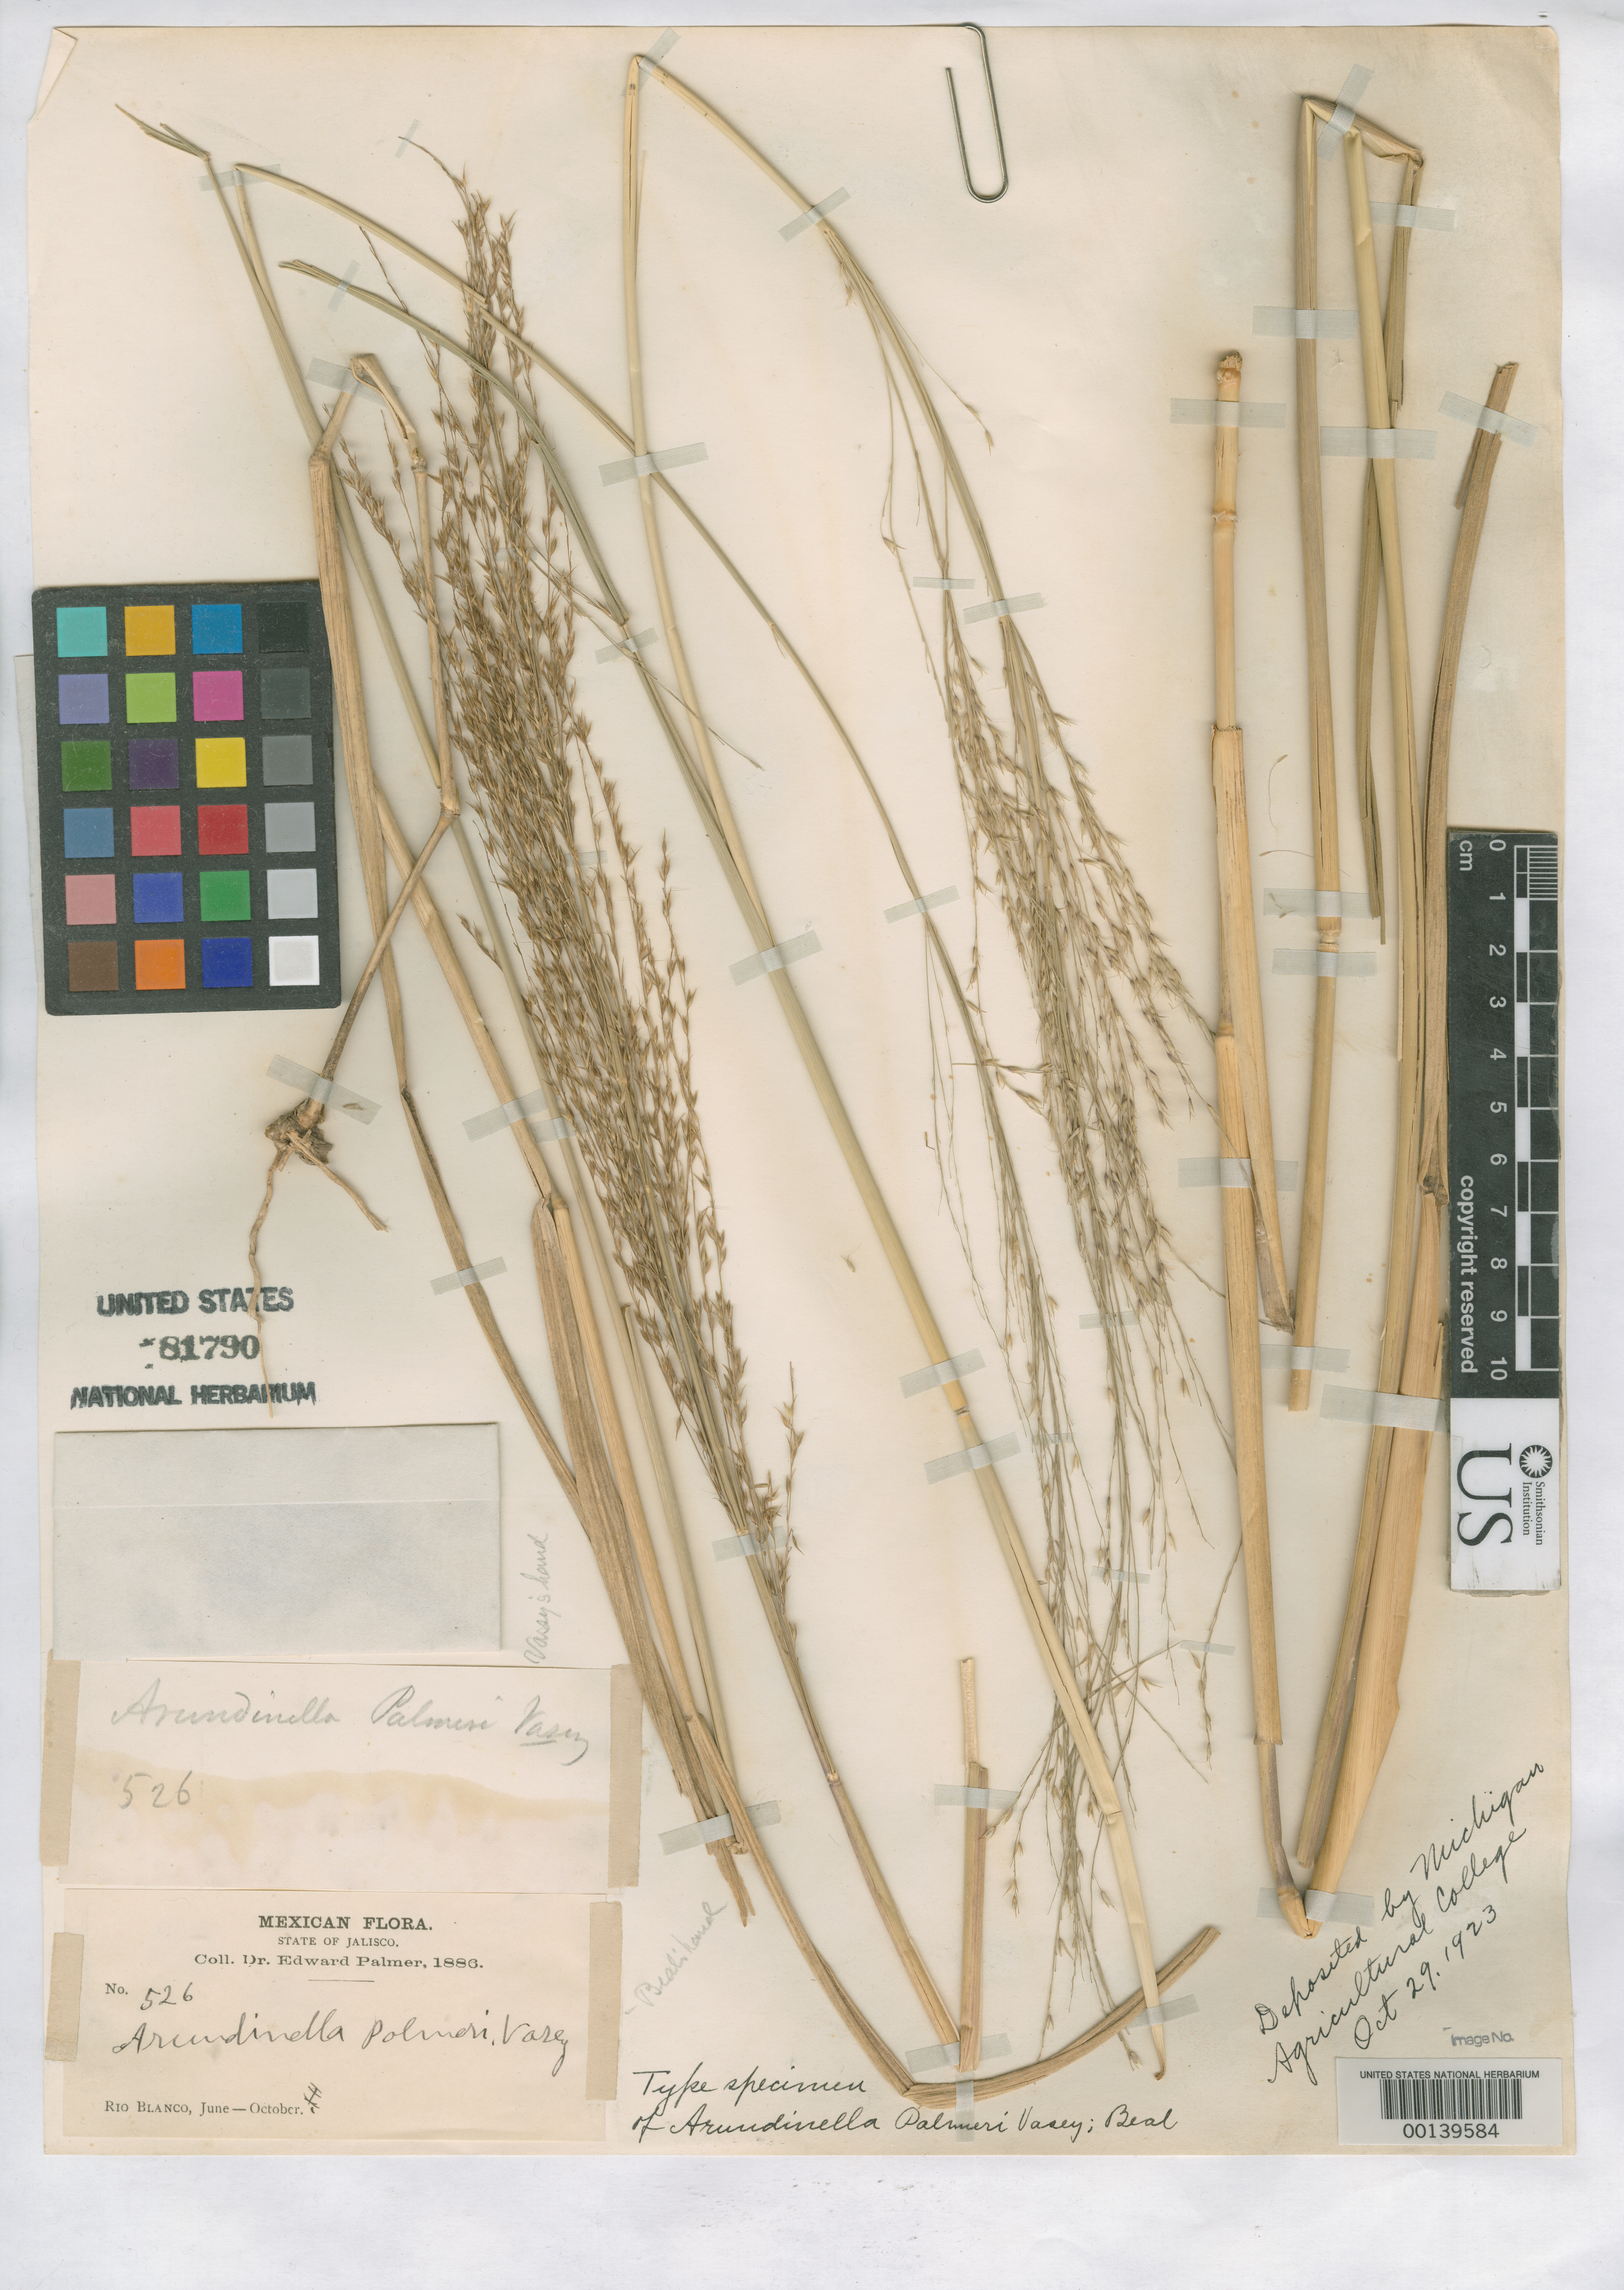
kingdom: Plantae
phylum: Tracheophyta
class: Liliopsida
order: Poales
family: Poaceae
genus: Arundinella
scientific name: Arundinella palmeri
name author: Vasey ex W.J. Beal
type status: Isotype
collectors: E. Palmer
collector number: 526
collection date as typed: Jun 1886 to -- Oct 1886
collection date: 1886-06/1886-10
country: Mexico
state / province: Jalisco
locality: Rio Blanco.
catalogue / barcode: US 81790